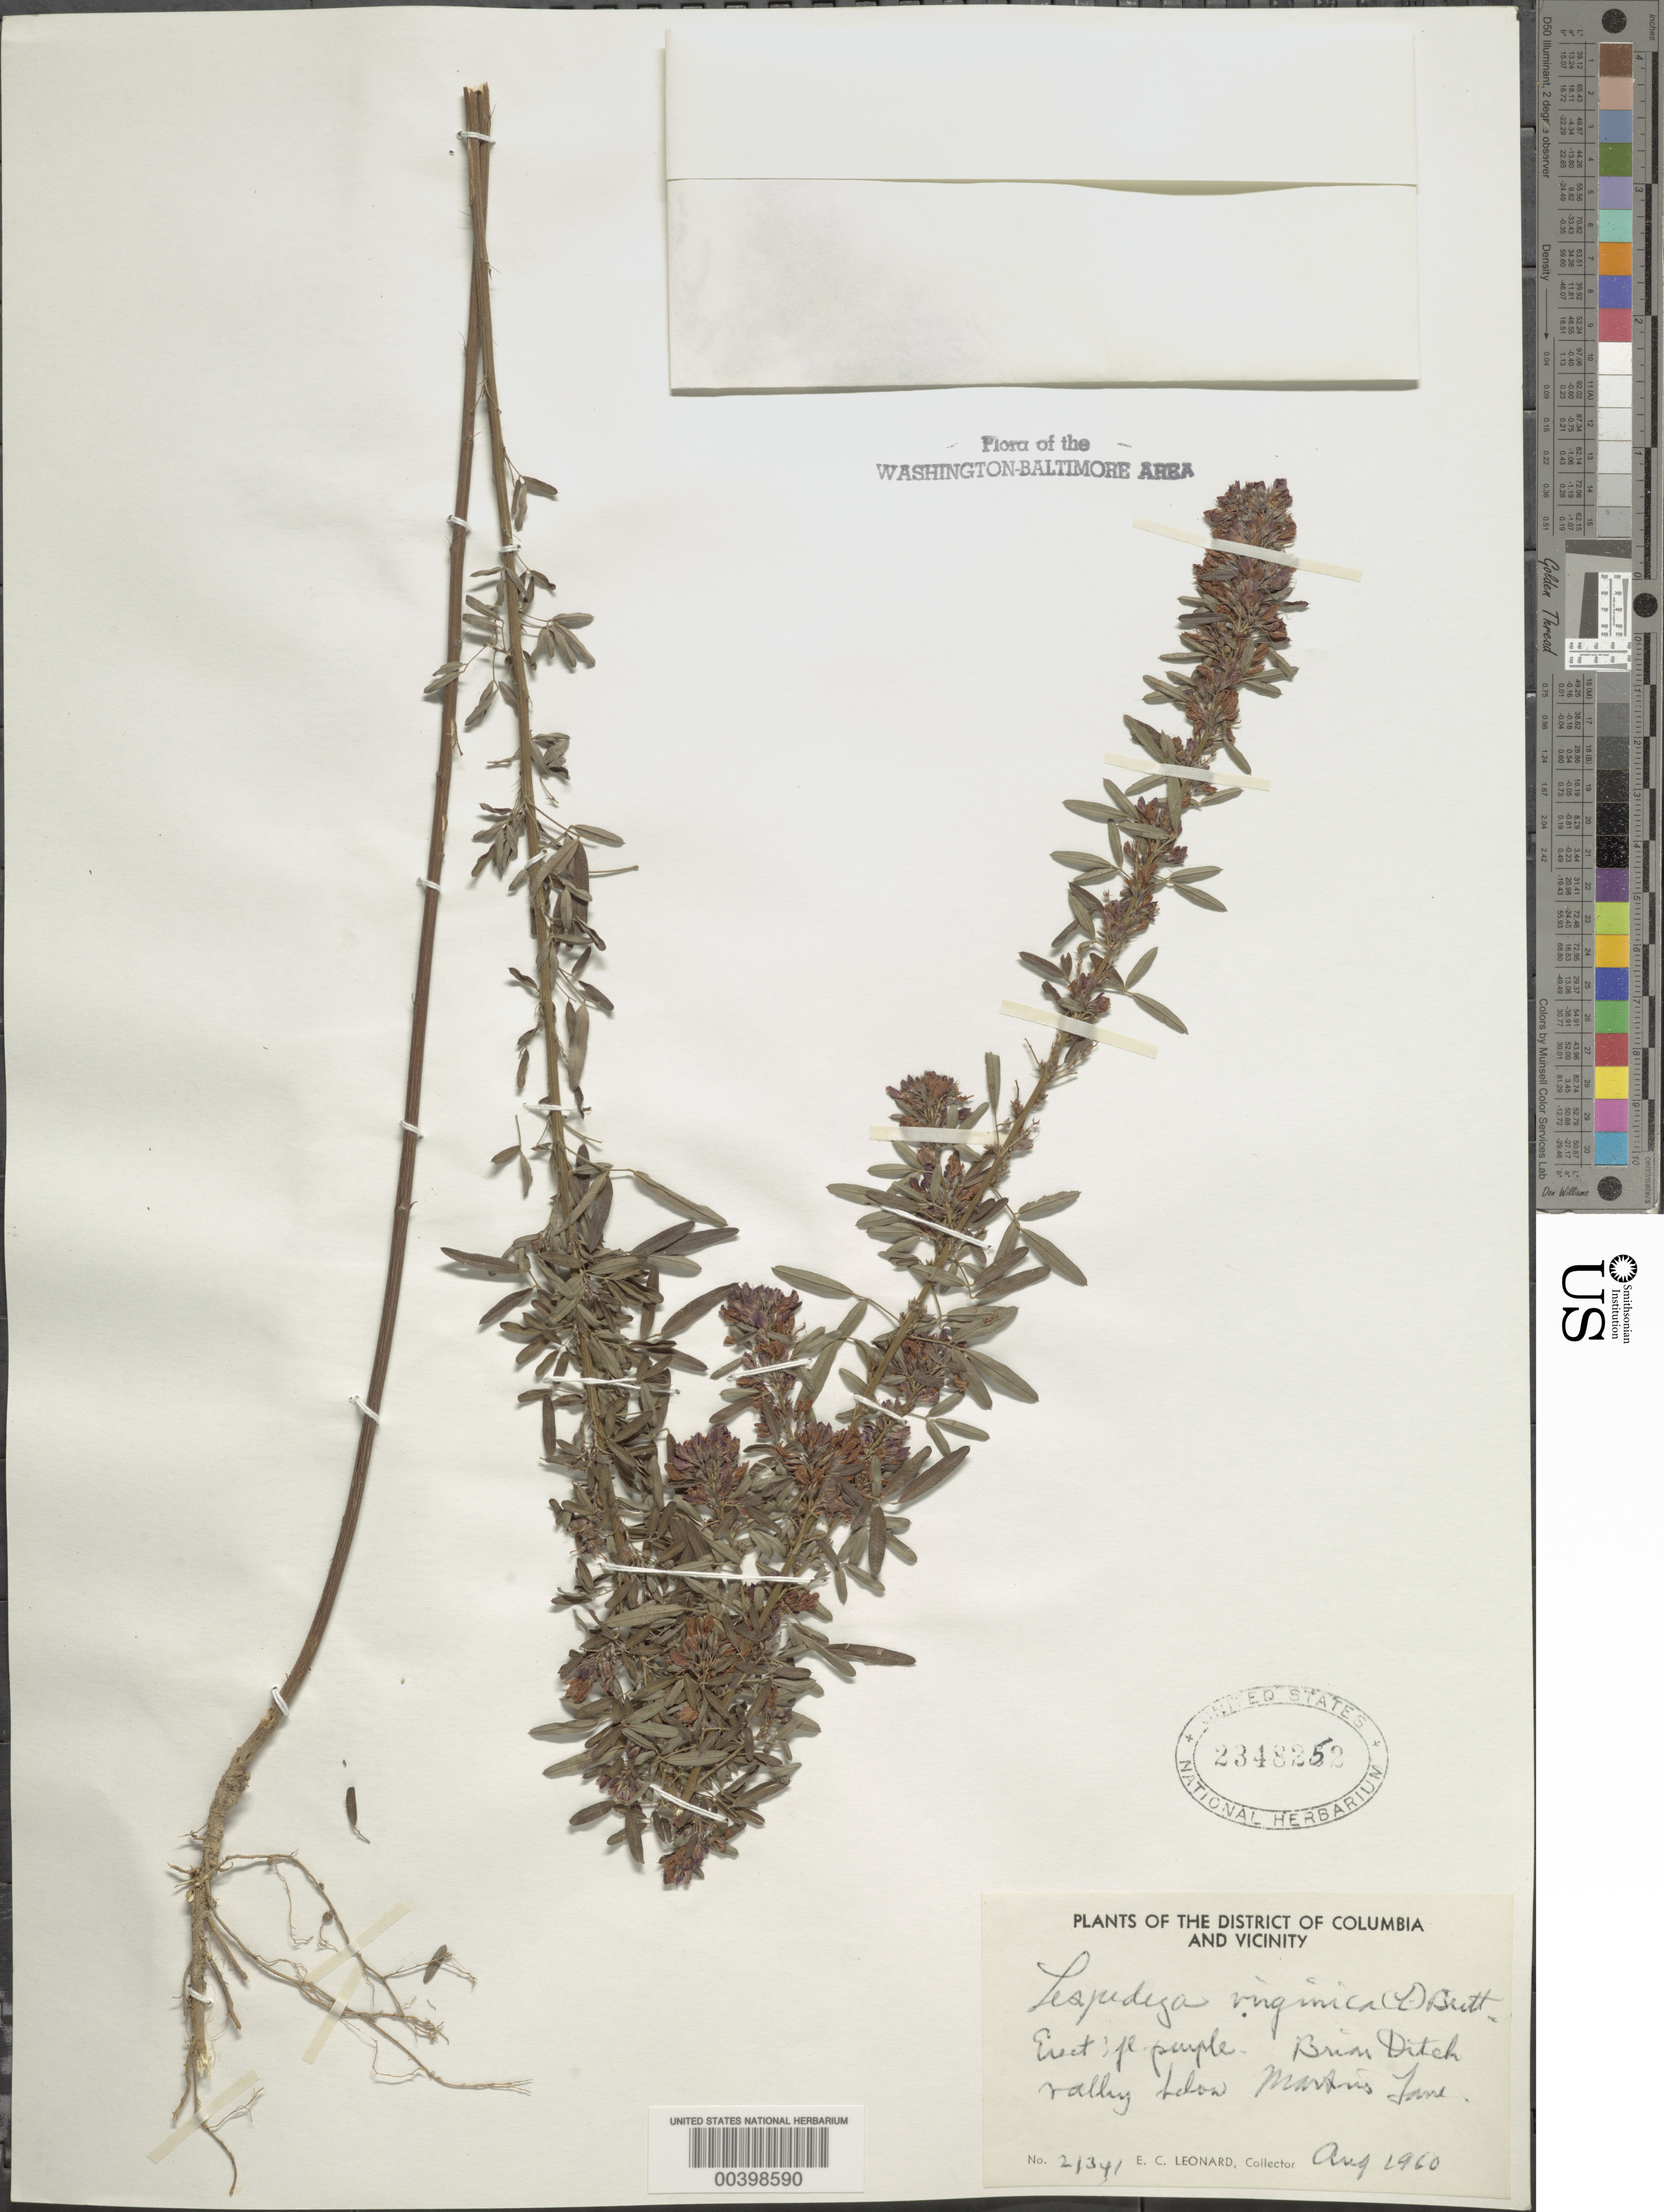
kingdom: Plantae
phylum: Tracheophyta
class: Magnoliopsida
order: Fabales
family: Fabaceae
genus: Lespedeza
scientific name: Lespedeza virginica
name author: (L.) Britton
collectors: E. C. Leonard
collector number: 21341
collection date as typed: Aug 1960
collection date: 1960-08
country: United States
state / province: Maryland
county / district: Prince George's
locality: Briar Ditch Valley below Martins Lane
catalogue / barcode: US 2348252